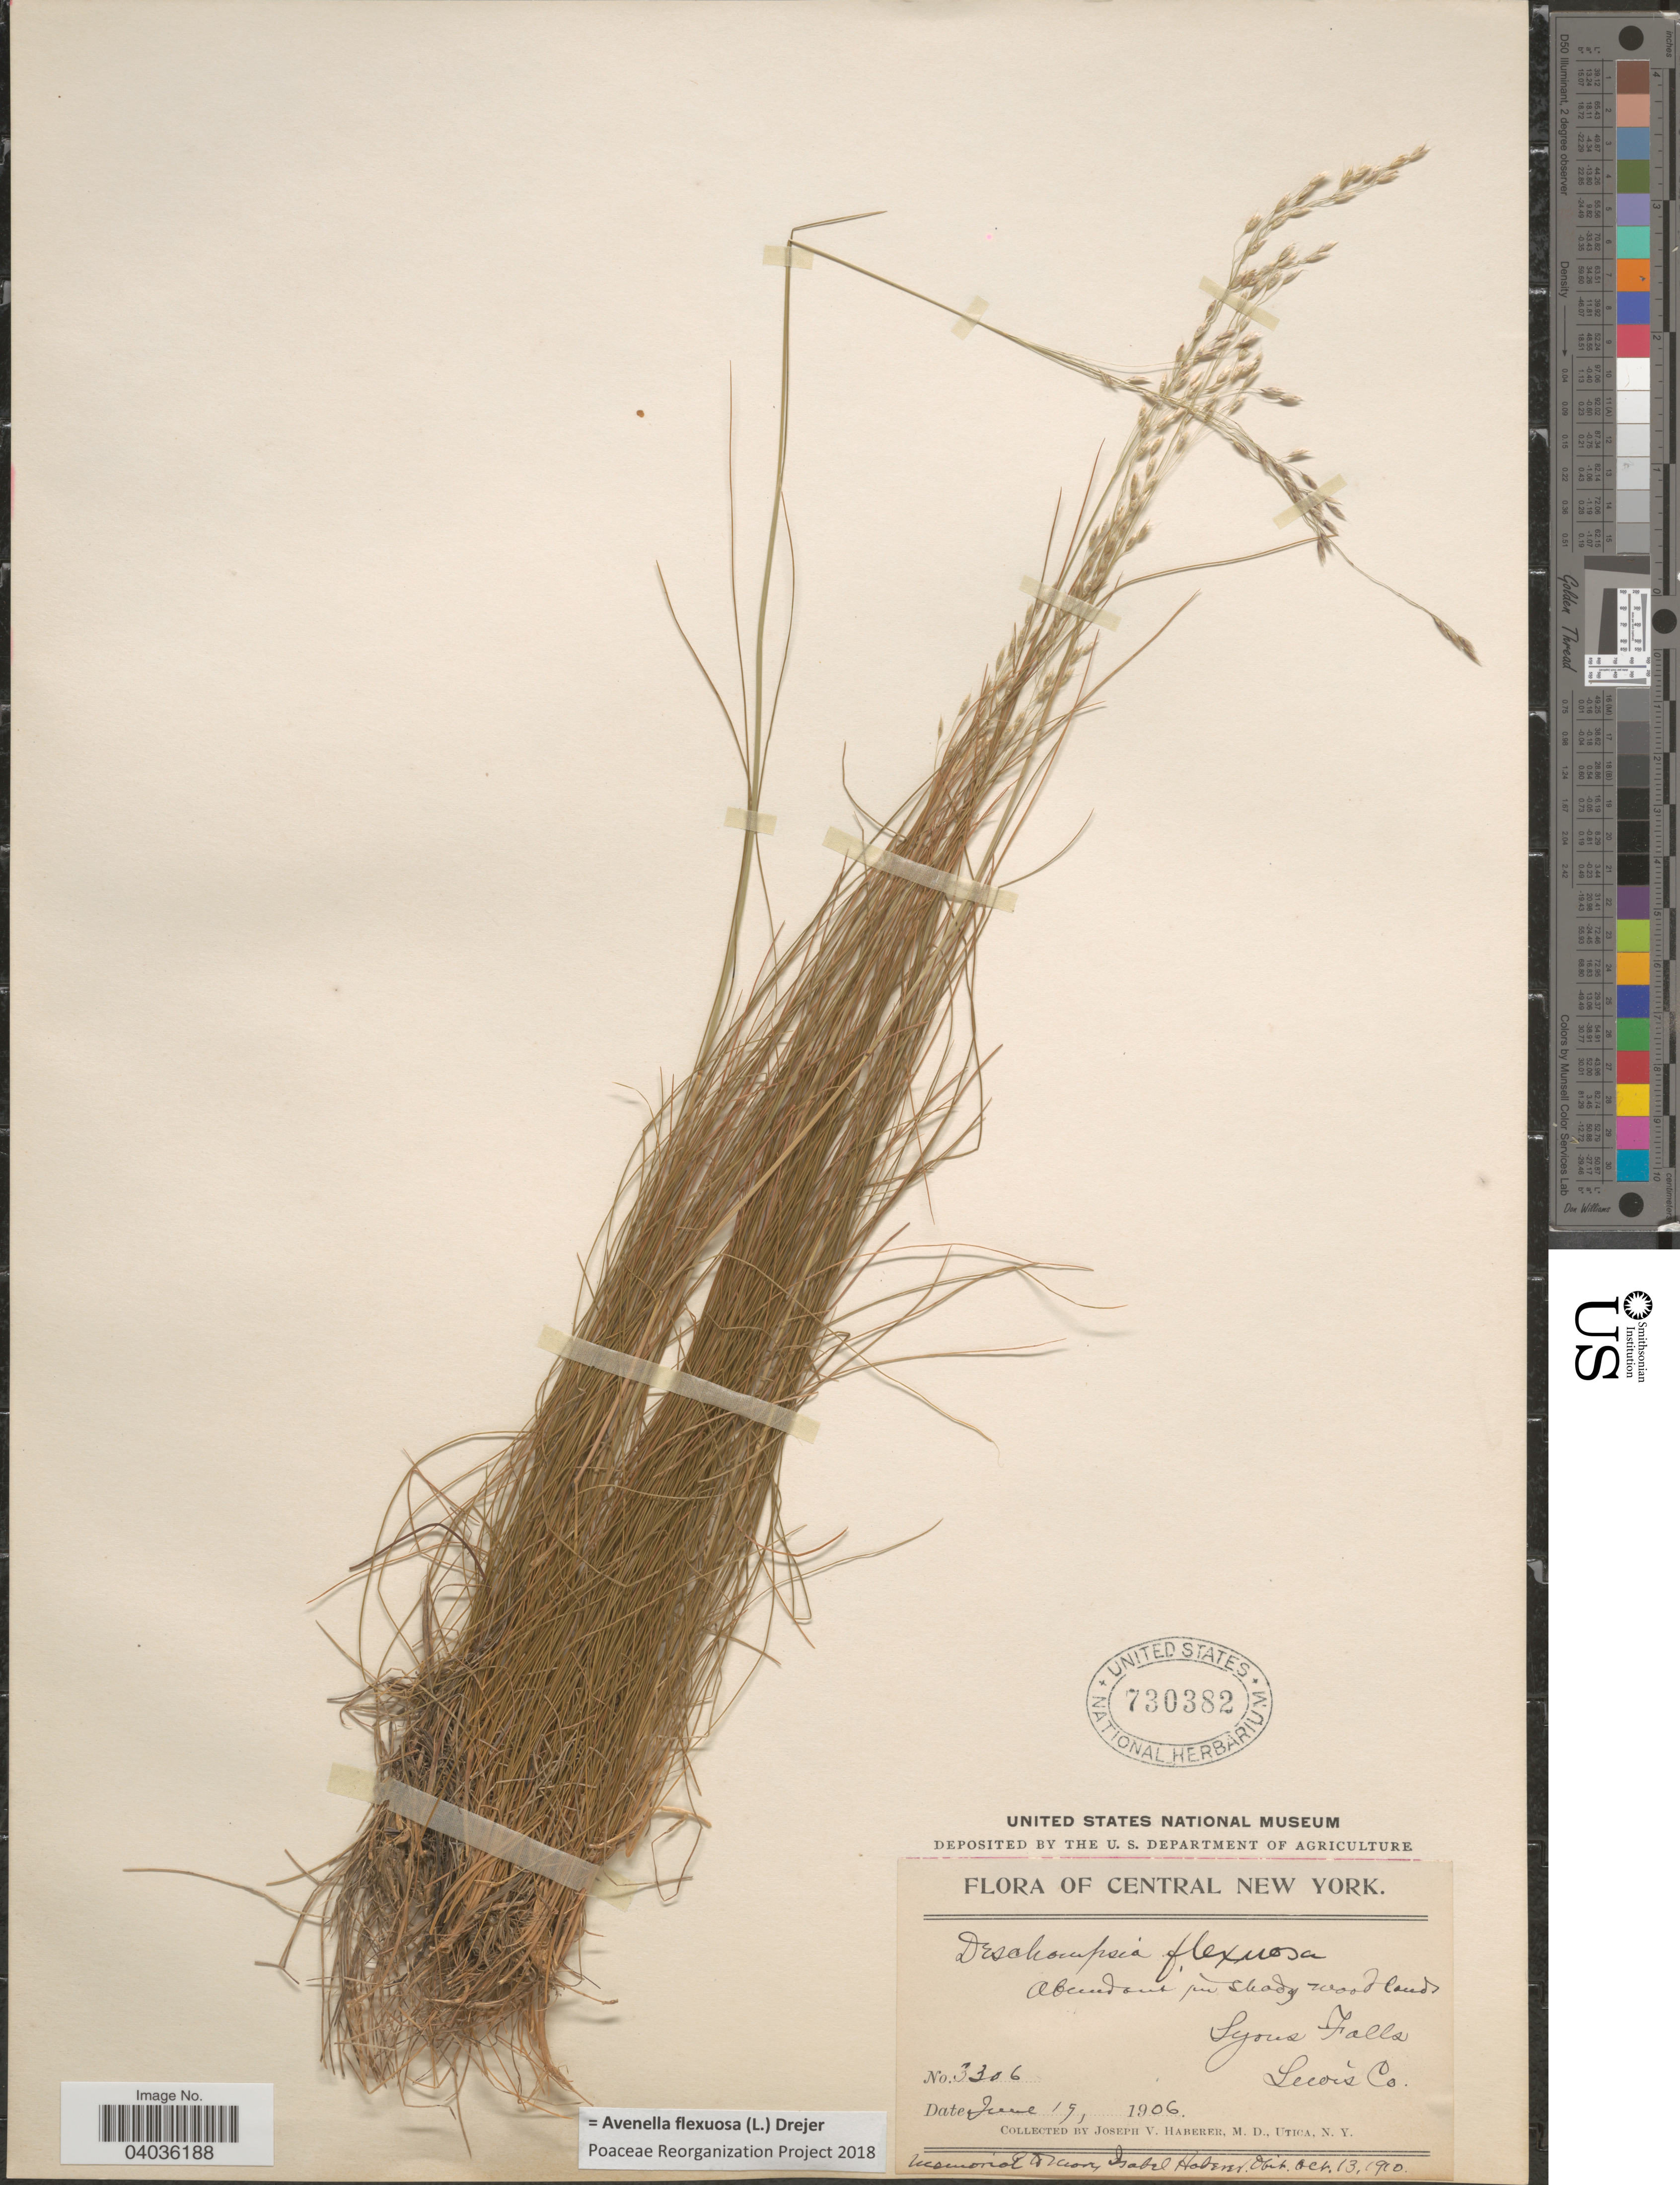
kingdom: Plantae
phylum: Tracheophyta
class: Liliopsida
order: Poales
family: Poaceae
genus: Avenella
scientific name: Avenella flexuosa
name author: (L.) Drejer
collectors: J. V. Haberer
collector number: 3306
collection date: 1906-06-19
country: United States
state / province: New York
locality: Central New York. Syous Falls, Lewis Co.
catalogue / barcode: US 730382